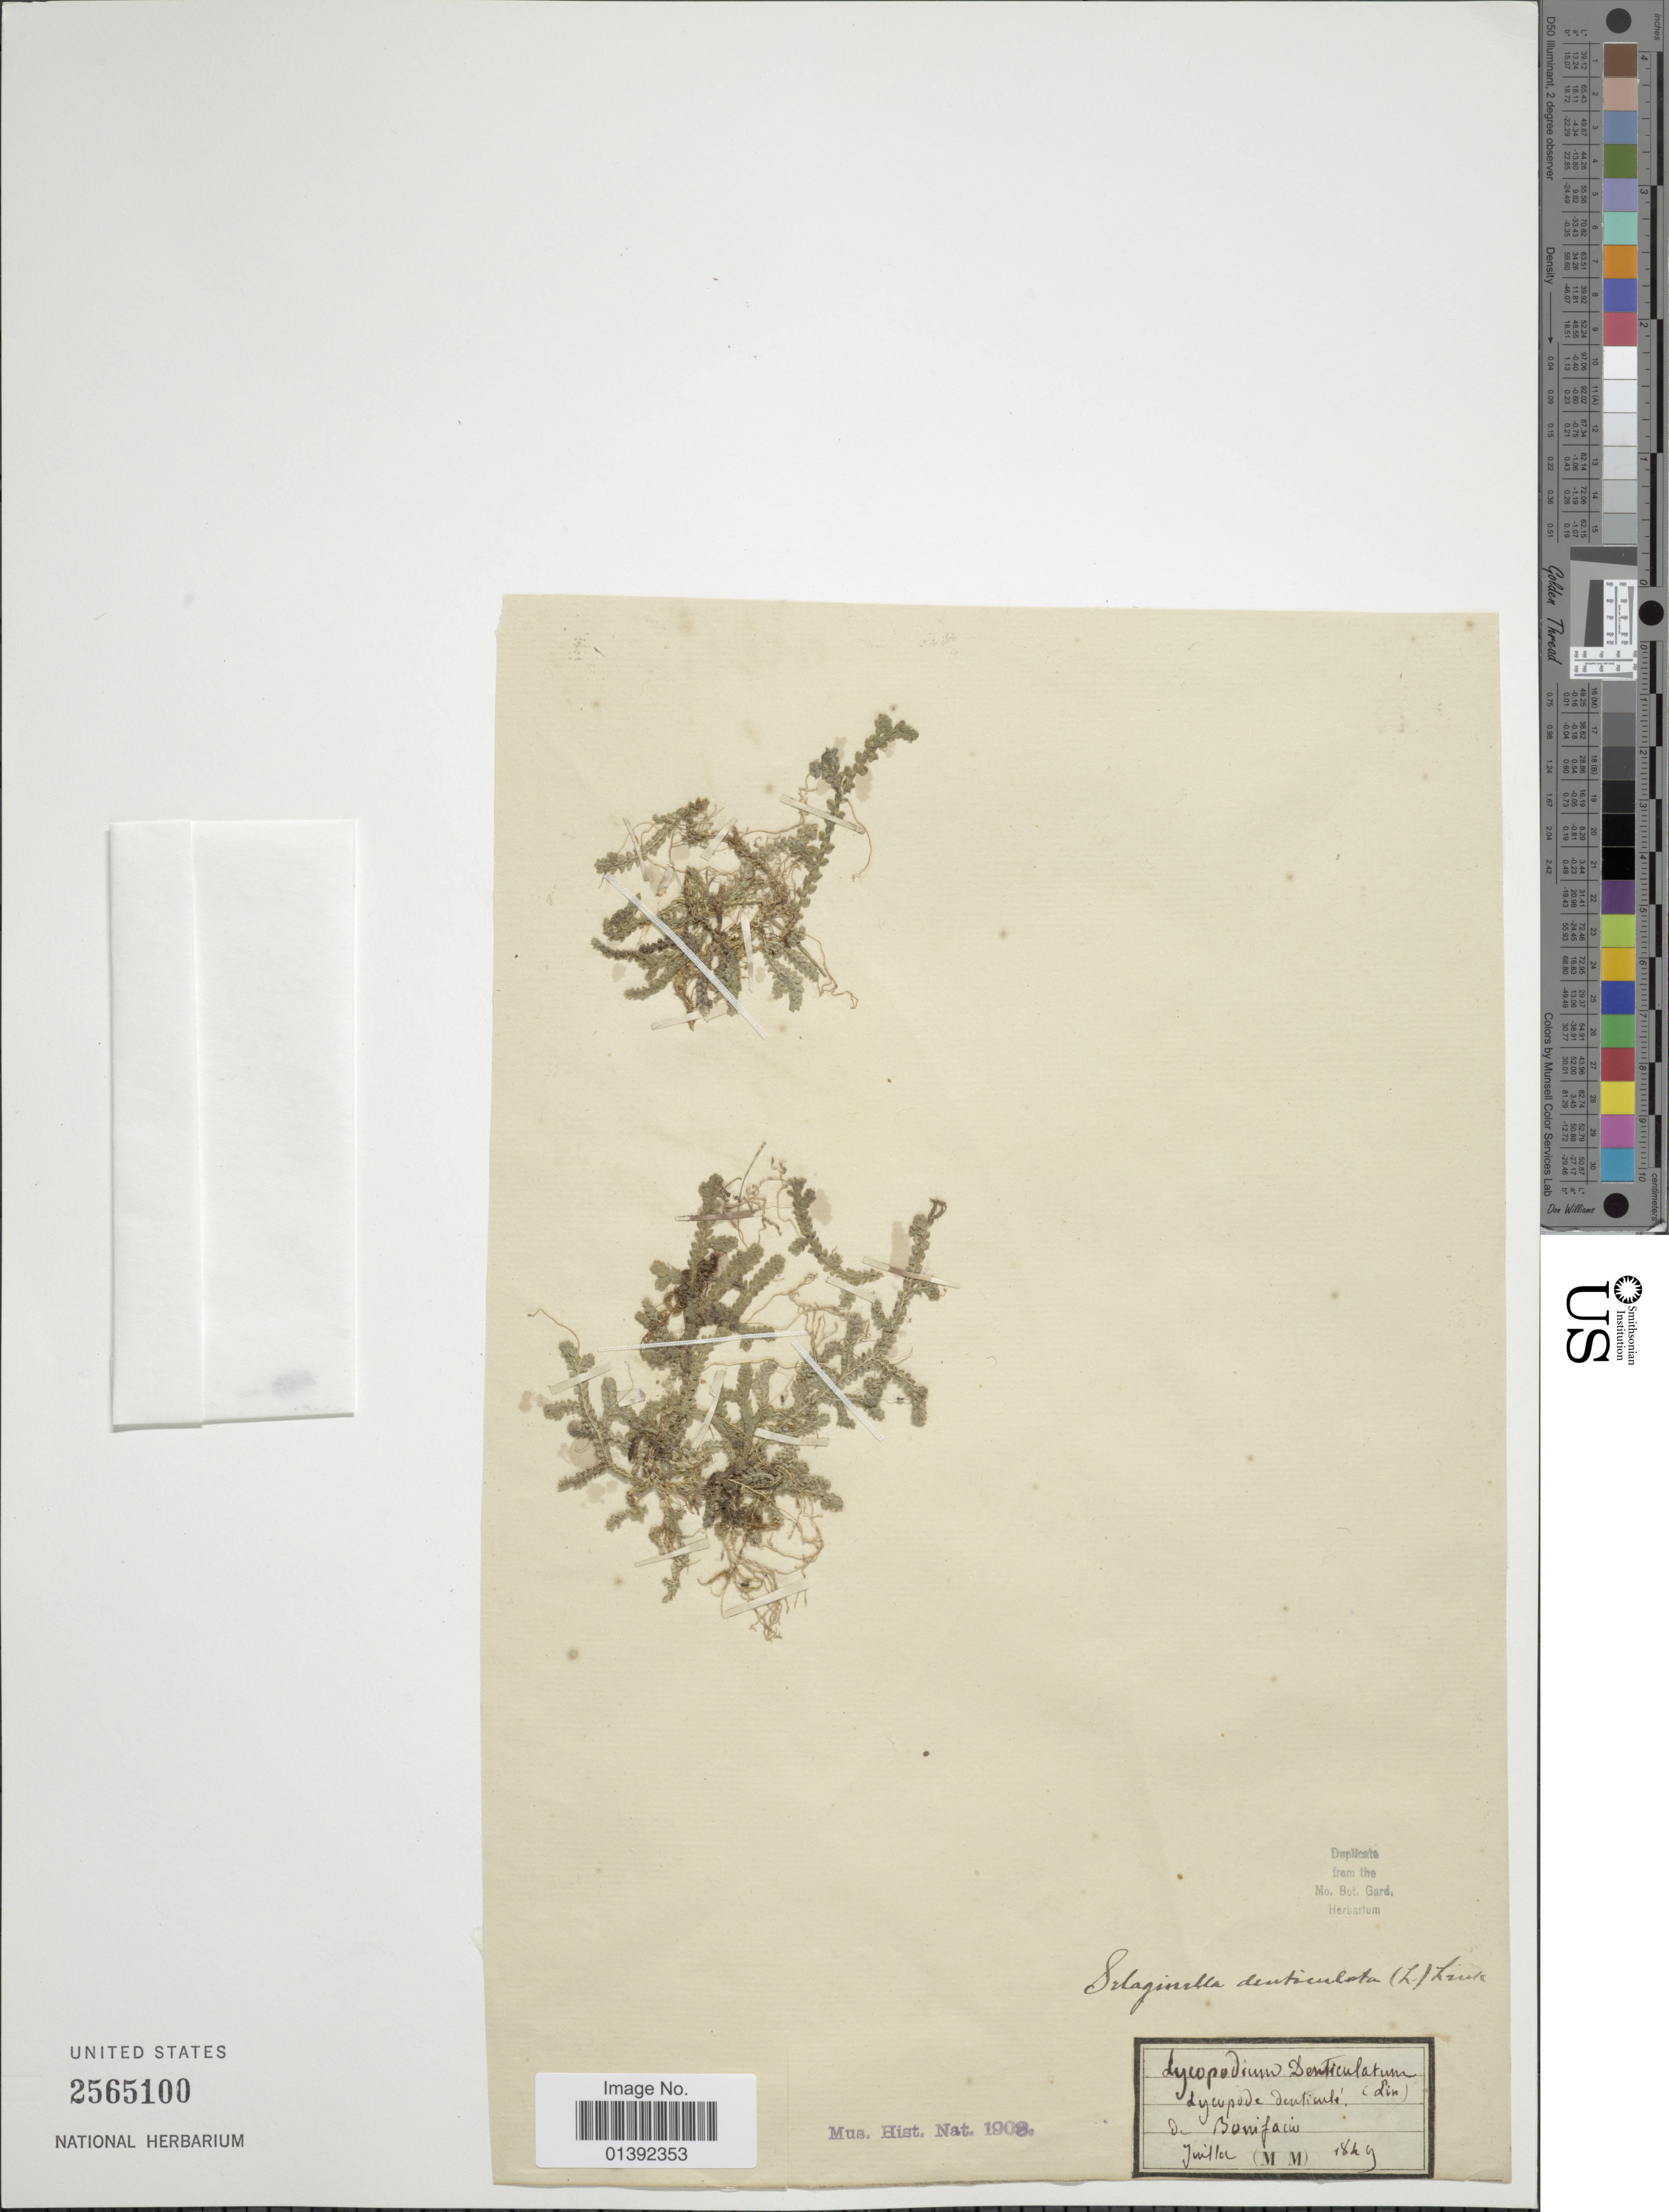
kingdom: Plantae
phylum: Tracheophyta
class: Lycopodiopsida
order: Selaginellales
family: Selaginellaceae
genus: Selaginella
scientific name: Selaginella denticulata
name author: (L.) Spring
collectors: MM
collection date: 1849-07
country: France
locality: Bonifacio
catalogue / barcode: US 2565100